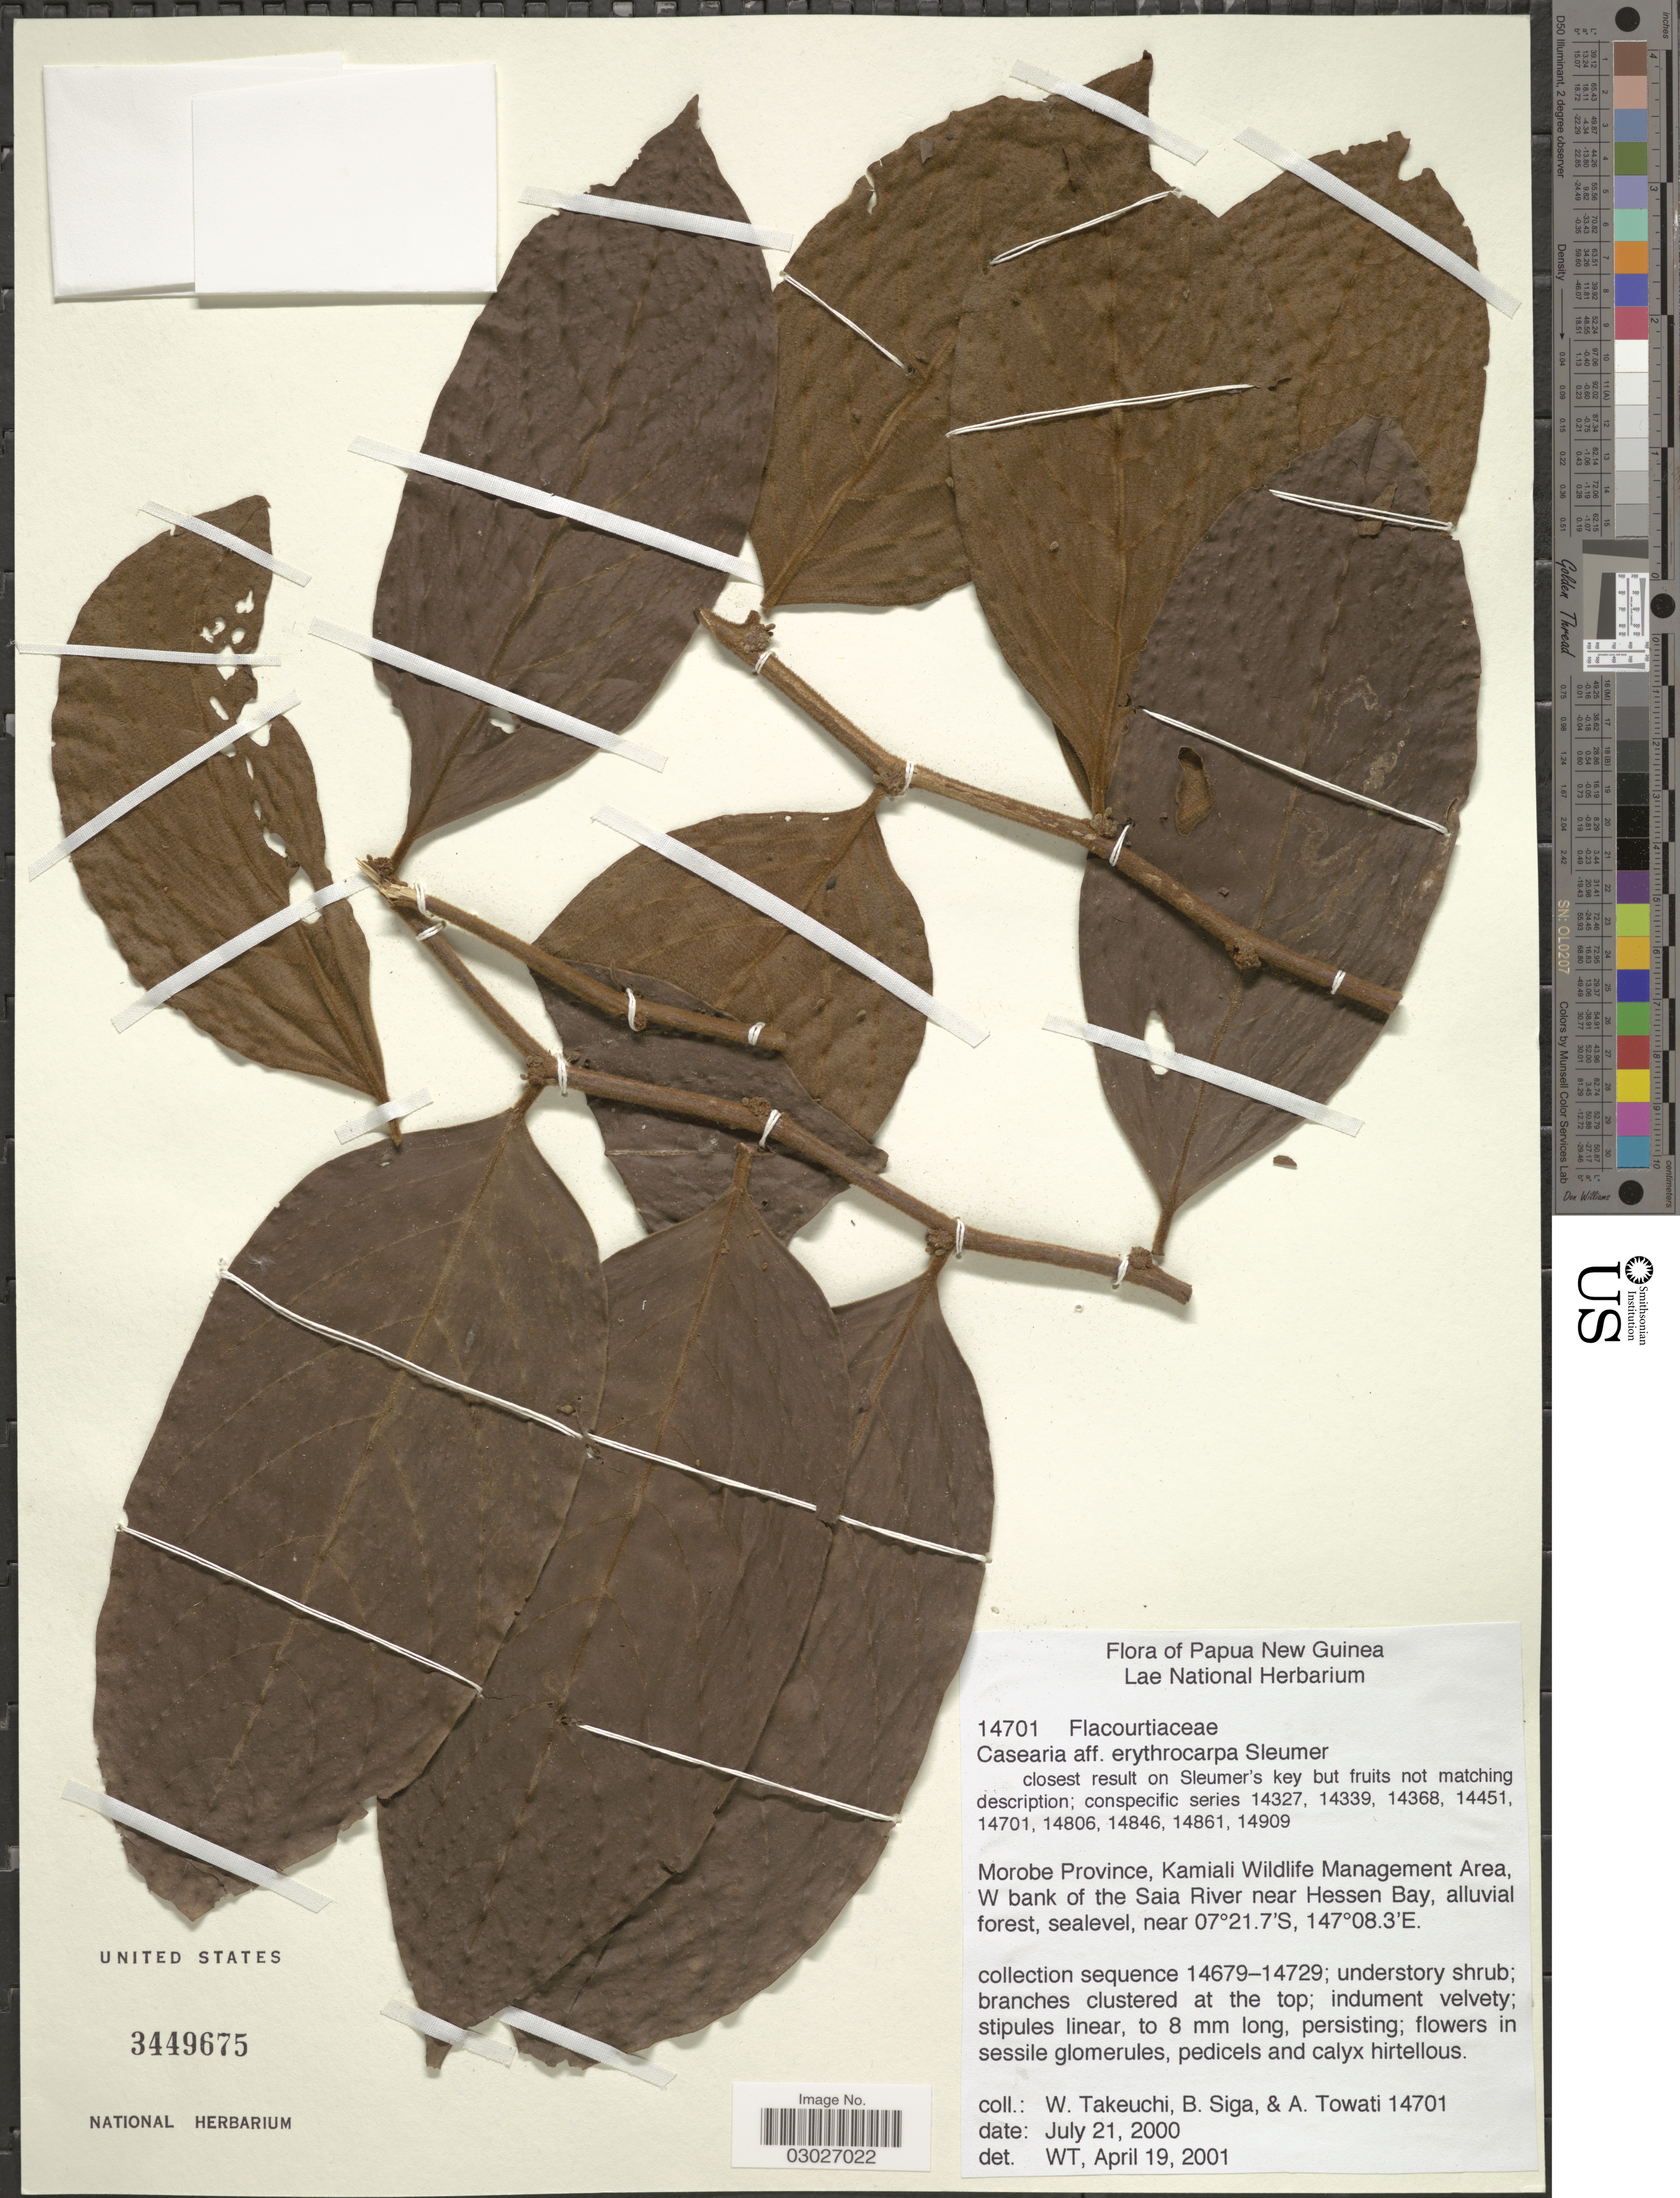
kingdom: Plantae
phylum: Tracheophyta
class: Magnoliopsida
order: Malpighiales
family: Salicaceae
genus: Casearia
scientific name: Casearia erythrocarpa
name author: Sleumer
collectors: W. Takeuchi, B. Siga & A. Towati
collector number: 14701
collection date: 2000-07-21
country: Papua New Guinea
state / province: Morobe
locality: Kamiali Wildlife Management Area, W bank of the Saia River near Hessen Bay.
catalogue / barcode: US 3449675